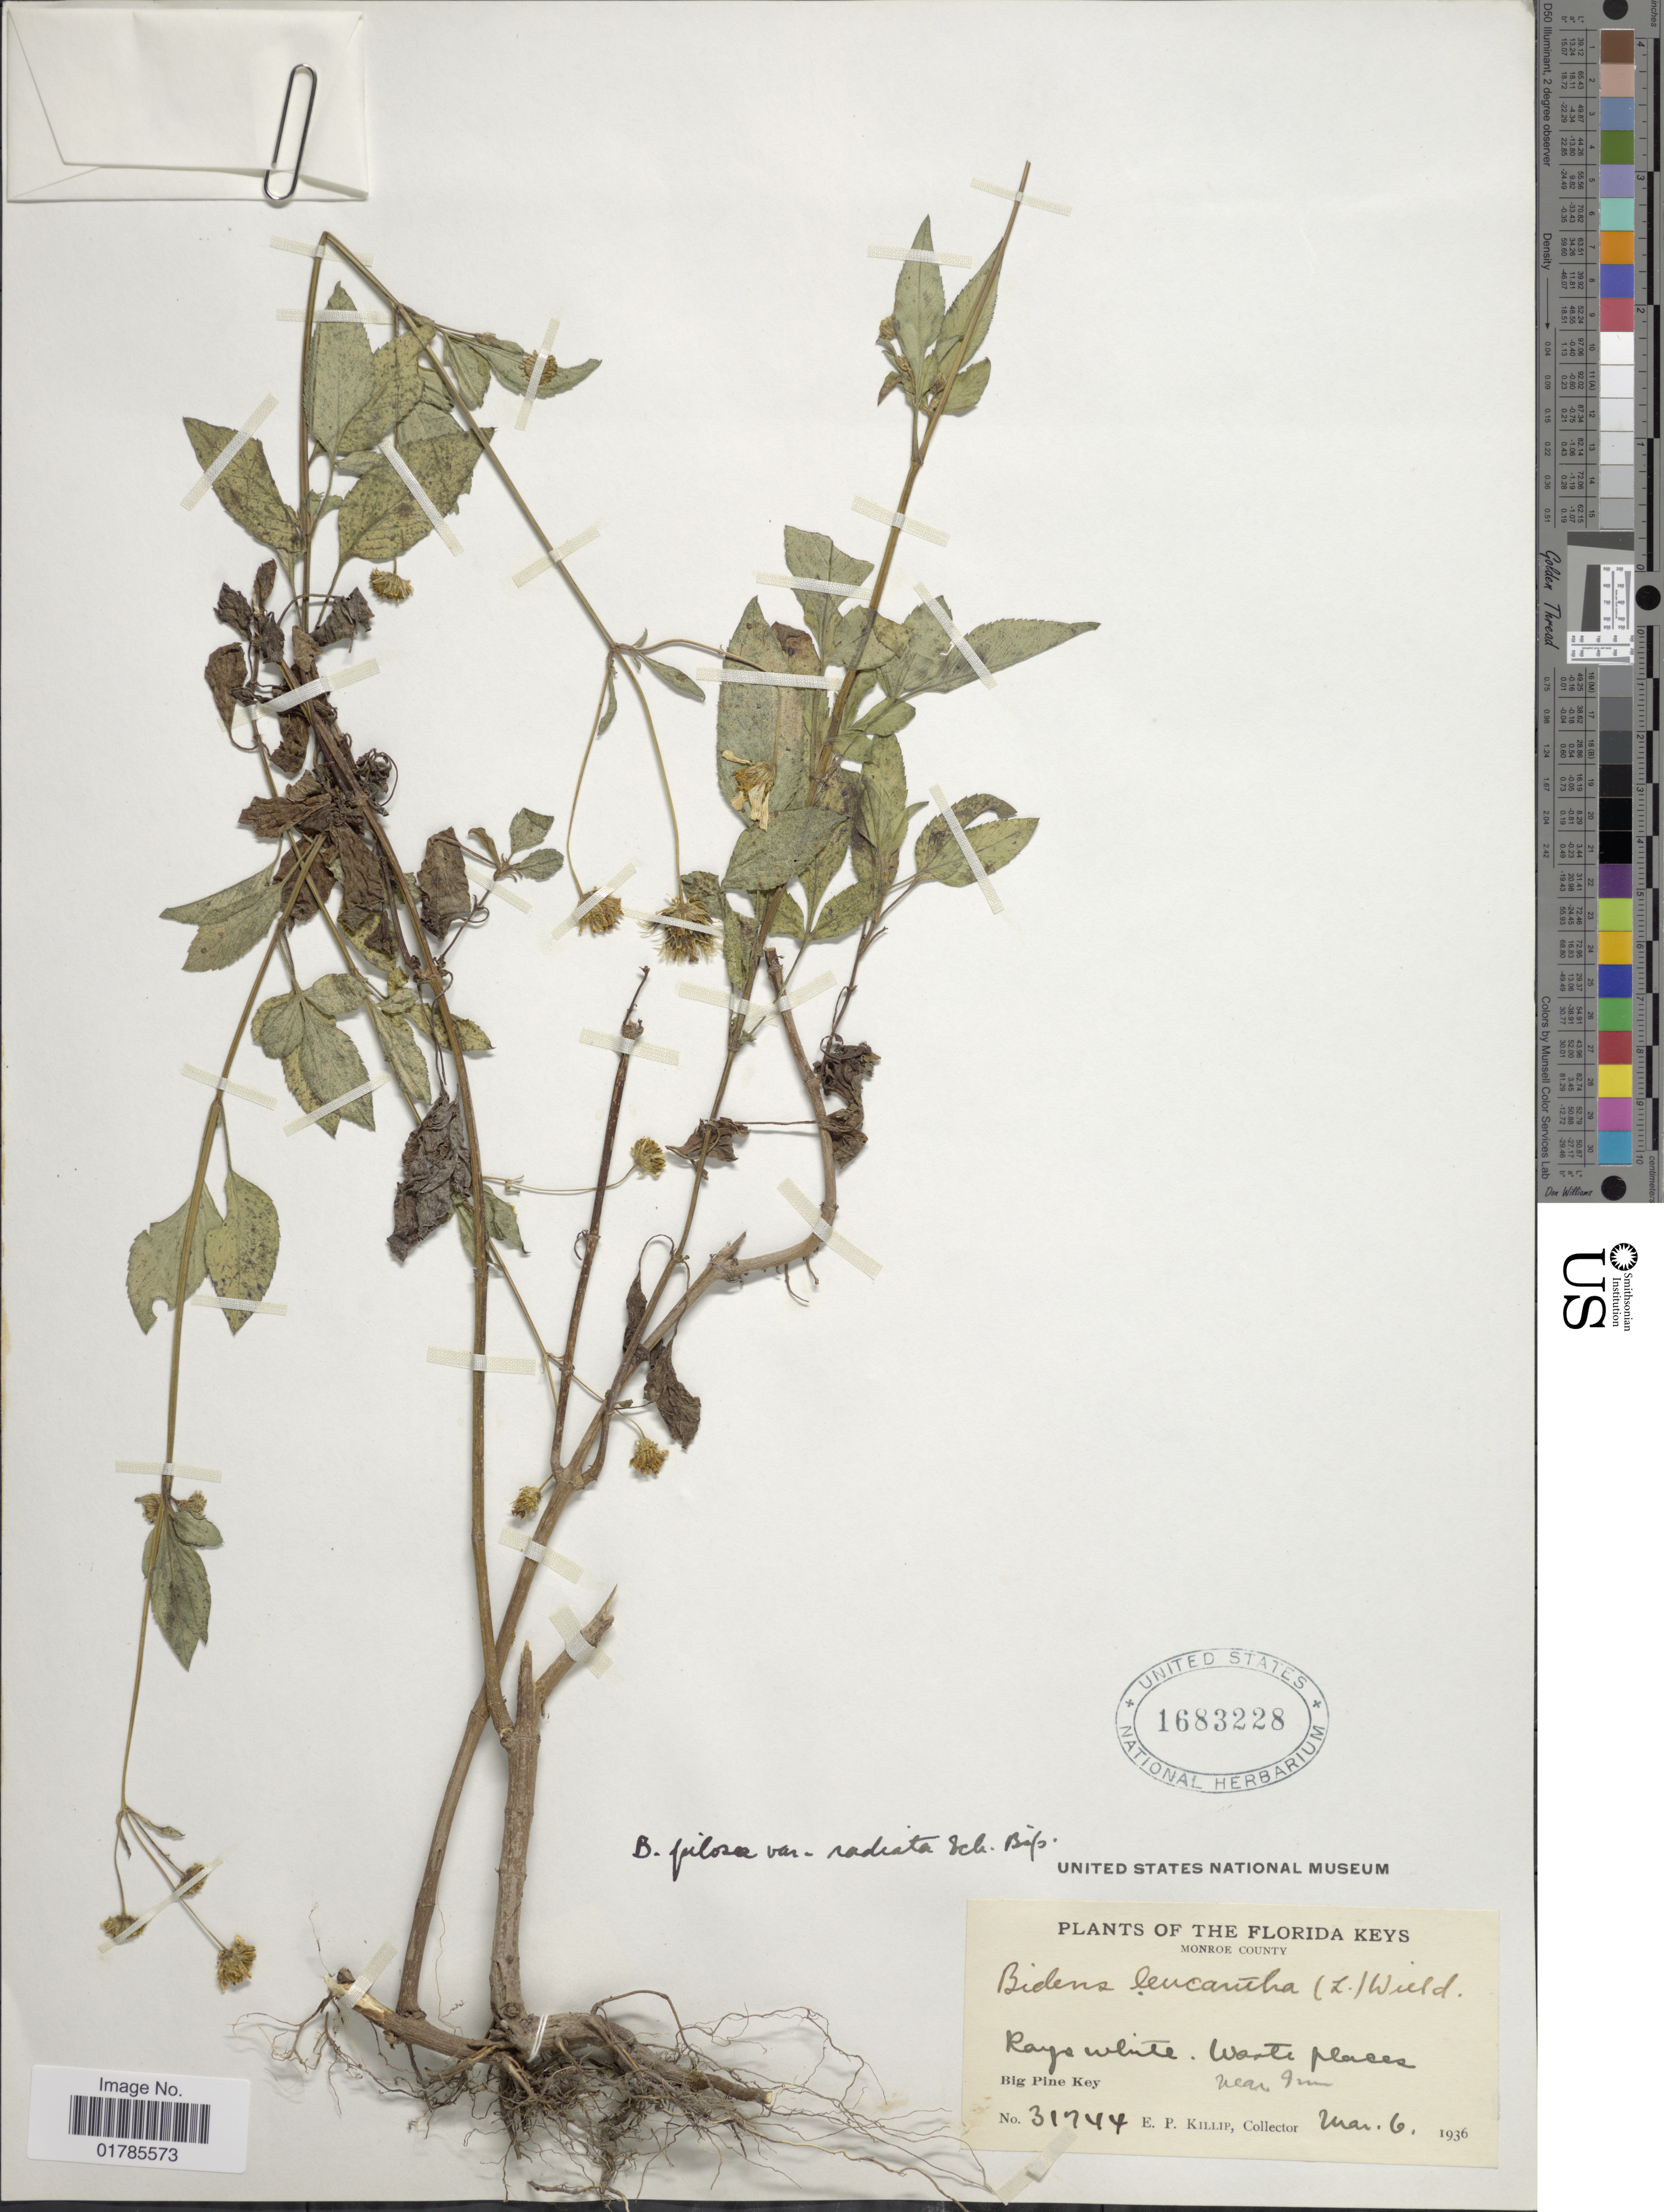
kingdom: Plantae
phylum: Tracheophyta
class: Magnoliopsida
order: Asterales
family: Asteraceae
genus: Bidens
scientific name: Bidens alba var. radiata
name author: (Sch. Bip.) R.E. Ballard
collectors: E. P. Killip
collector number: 31744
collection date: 1936-03-06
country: United States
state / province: Florida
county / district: Monroe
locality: Big Pine Key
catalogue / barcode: US 1683228